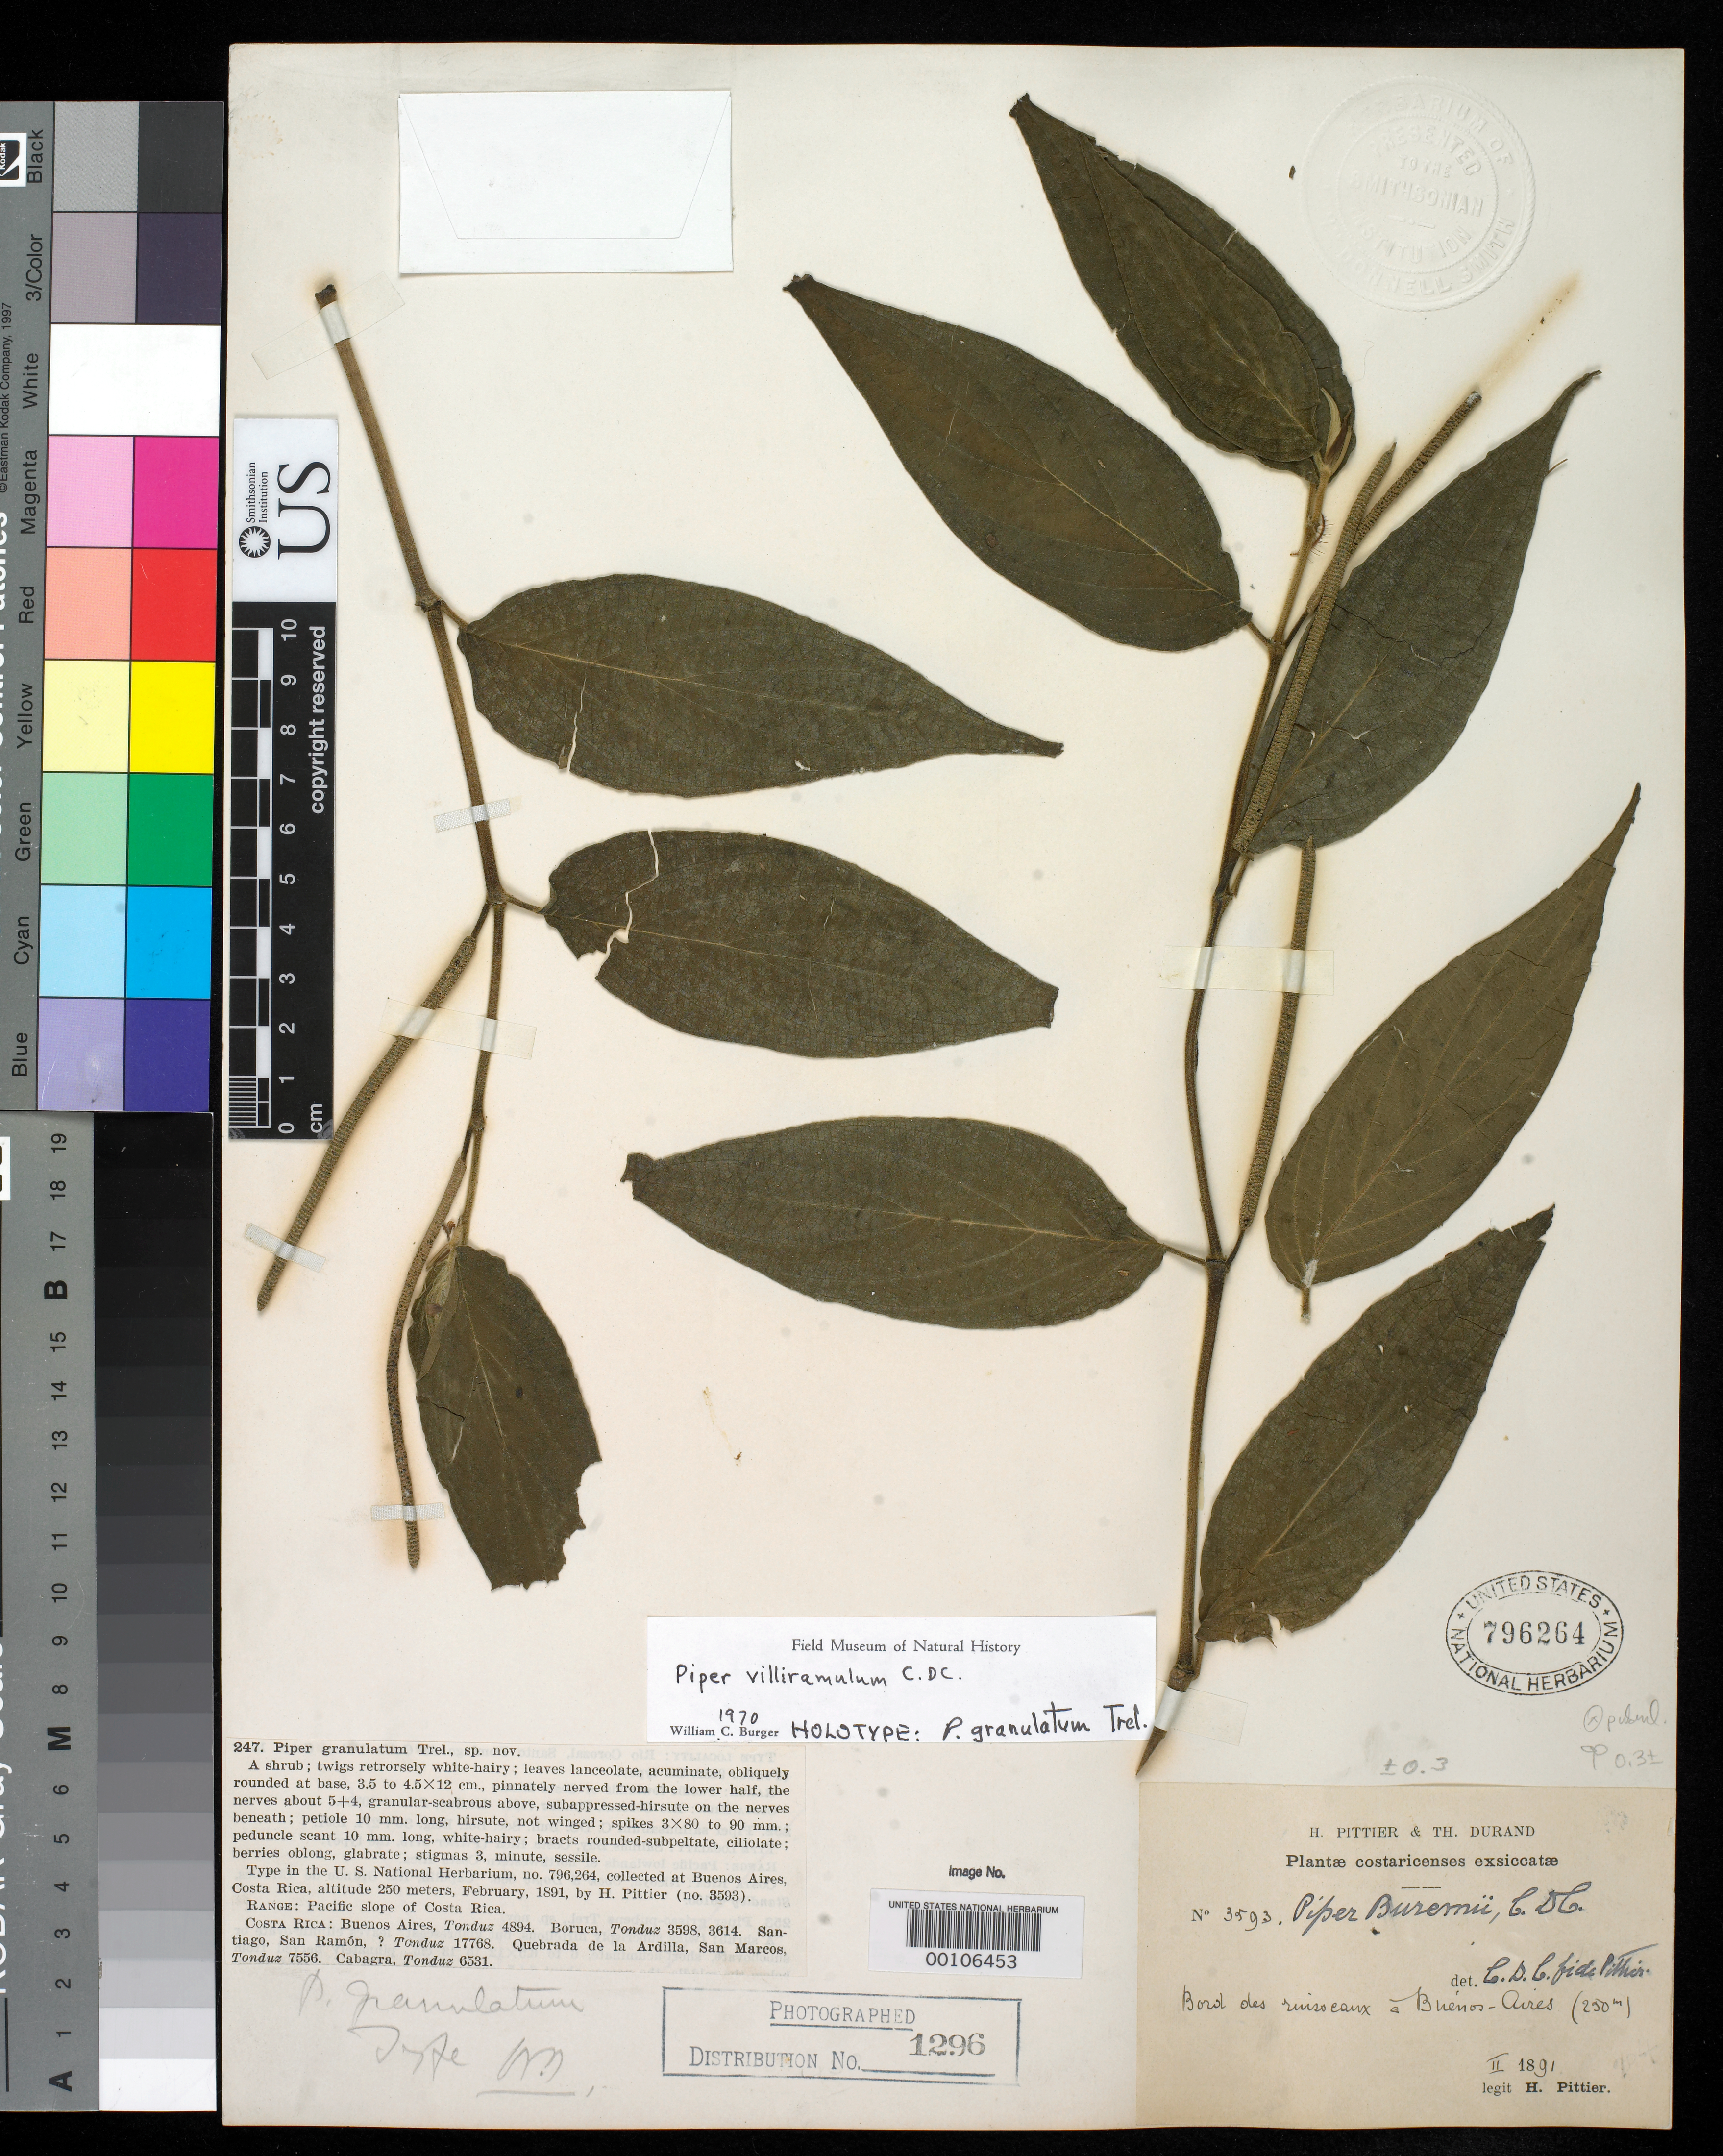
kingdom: Plantae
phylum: Tracheophyta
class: Magnoliopsida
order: Piperales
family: Piperaceae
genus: Piper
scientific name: Piper granulatum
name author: Trel.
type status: Holotype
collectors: H. F. Pittier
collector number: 3593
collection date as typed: Feb 1891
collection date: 1891-02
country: Costa Rica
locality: Buenos Aires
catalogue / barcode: US 796264